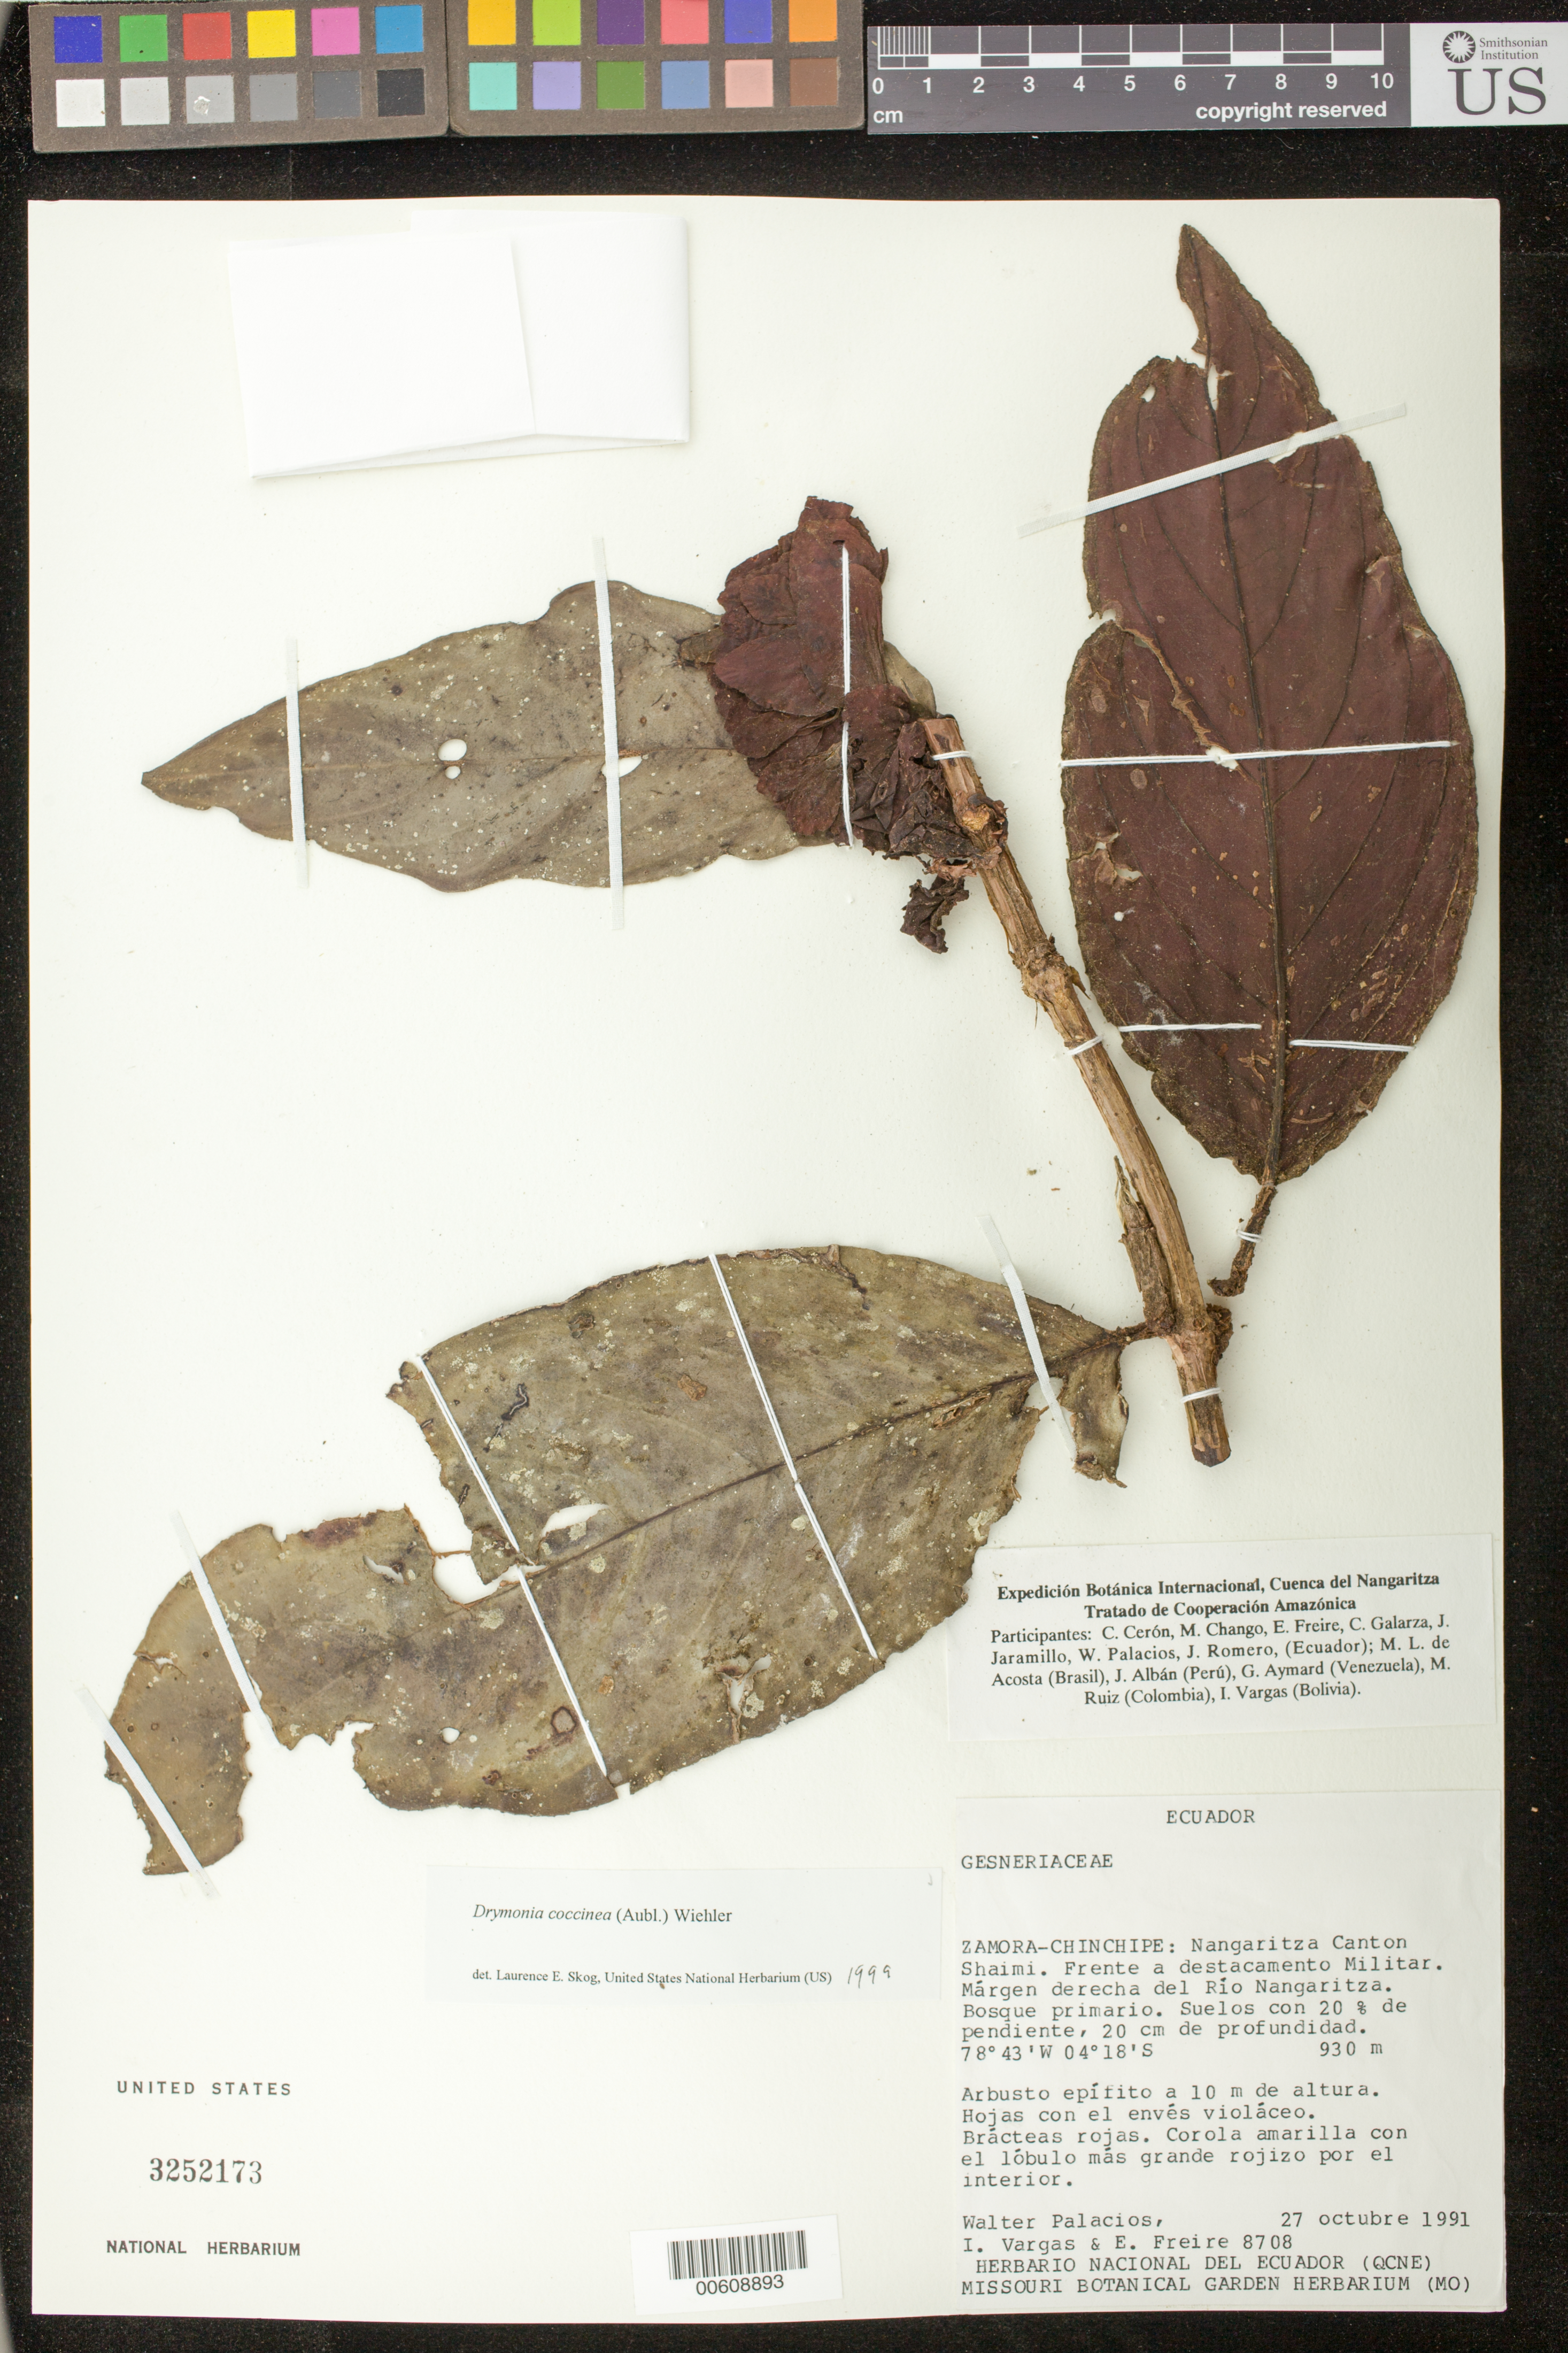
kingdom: Plantae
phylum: Tracheophyta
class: Magnoliopsida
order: Lamiales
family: Gesneriaceae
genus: Drymonia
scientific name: Drymonia coccinea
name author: (Aubl.) Wiehler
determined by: Clark, J. L., (SEL), The Marie Selby Botanical Garden (UNITED STATES)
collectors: W. Palacios, I. Vargas & E. Freire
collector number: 8708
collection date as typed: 27 Oct 1991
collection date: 1991-10-27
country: Ecuador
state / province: Zamora-Chinchipe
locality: Nangaritza Canton; Shaimi, Frente a destacamento Militar, márgen derecha del Río Nangaritza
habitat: Bosque primario; suelos con 20% de pendiente, 20 cm de profundidad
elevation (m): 930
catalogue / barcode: US 3252173